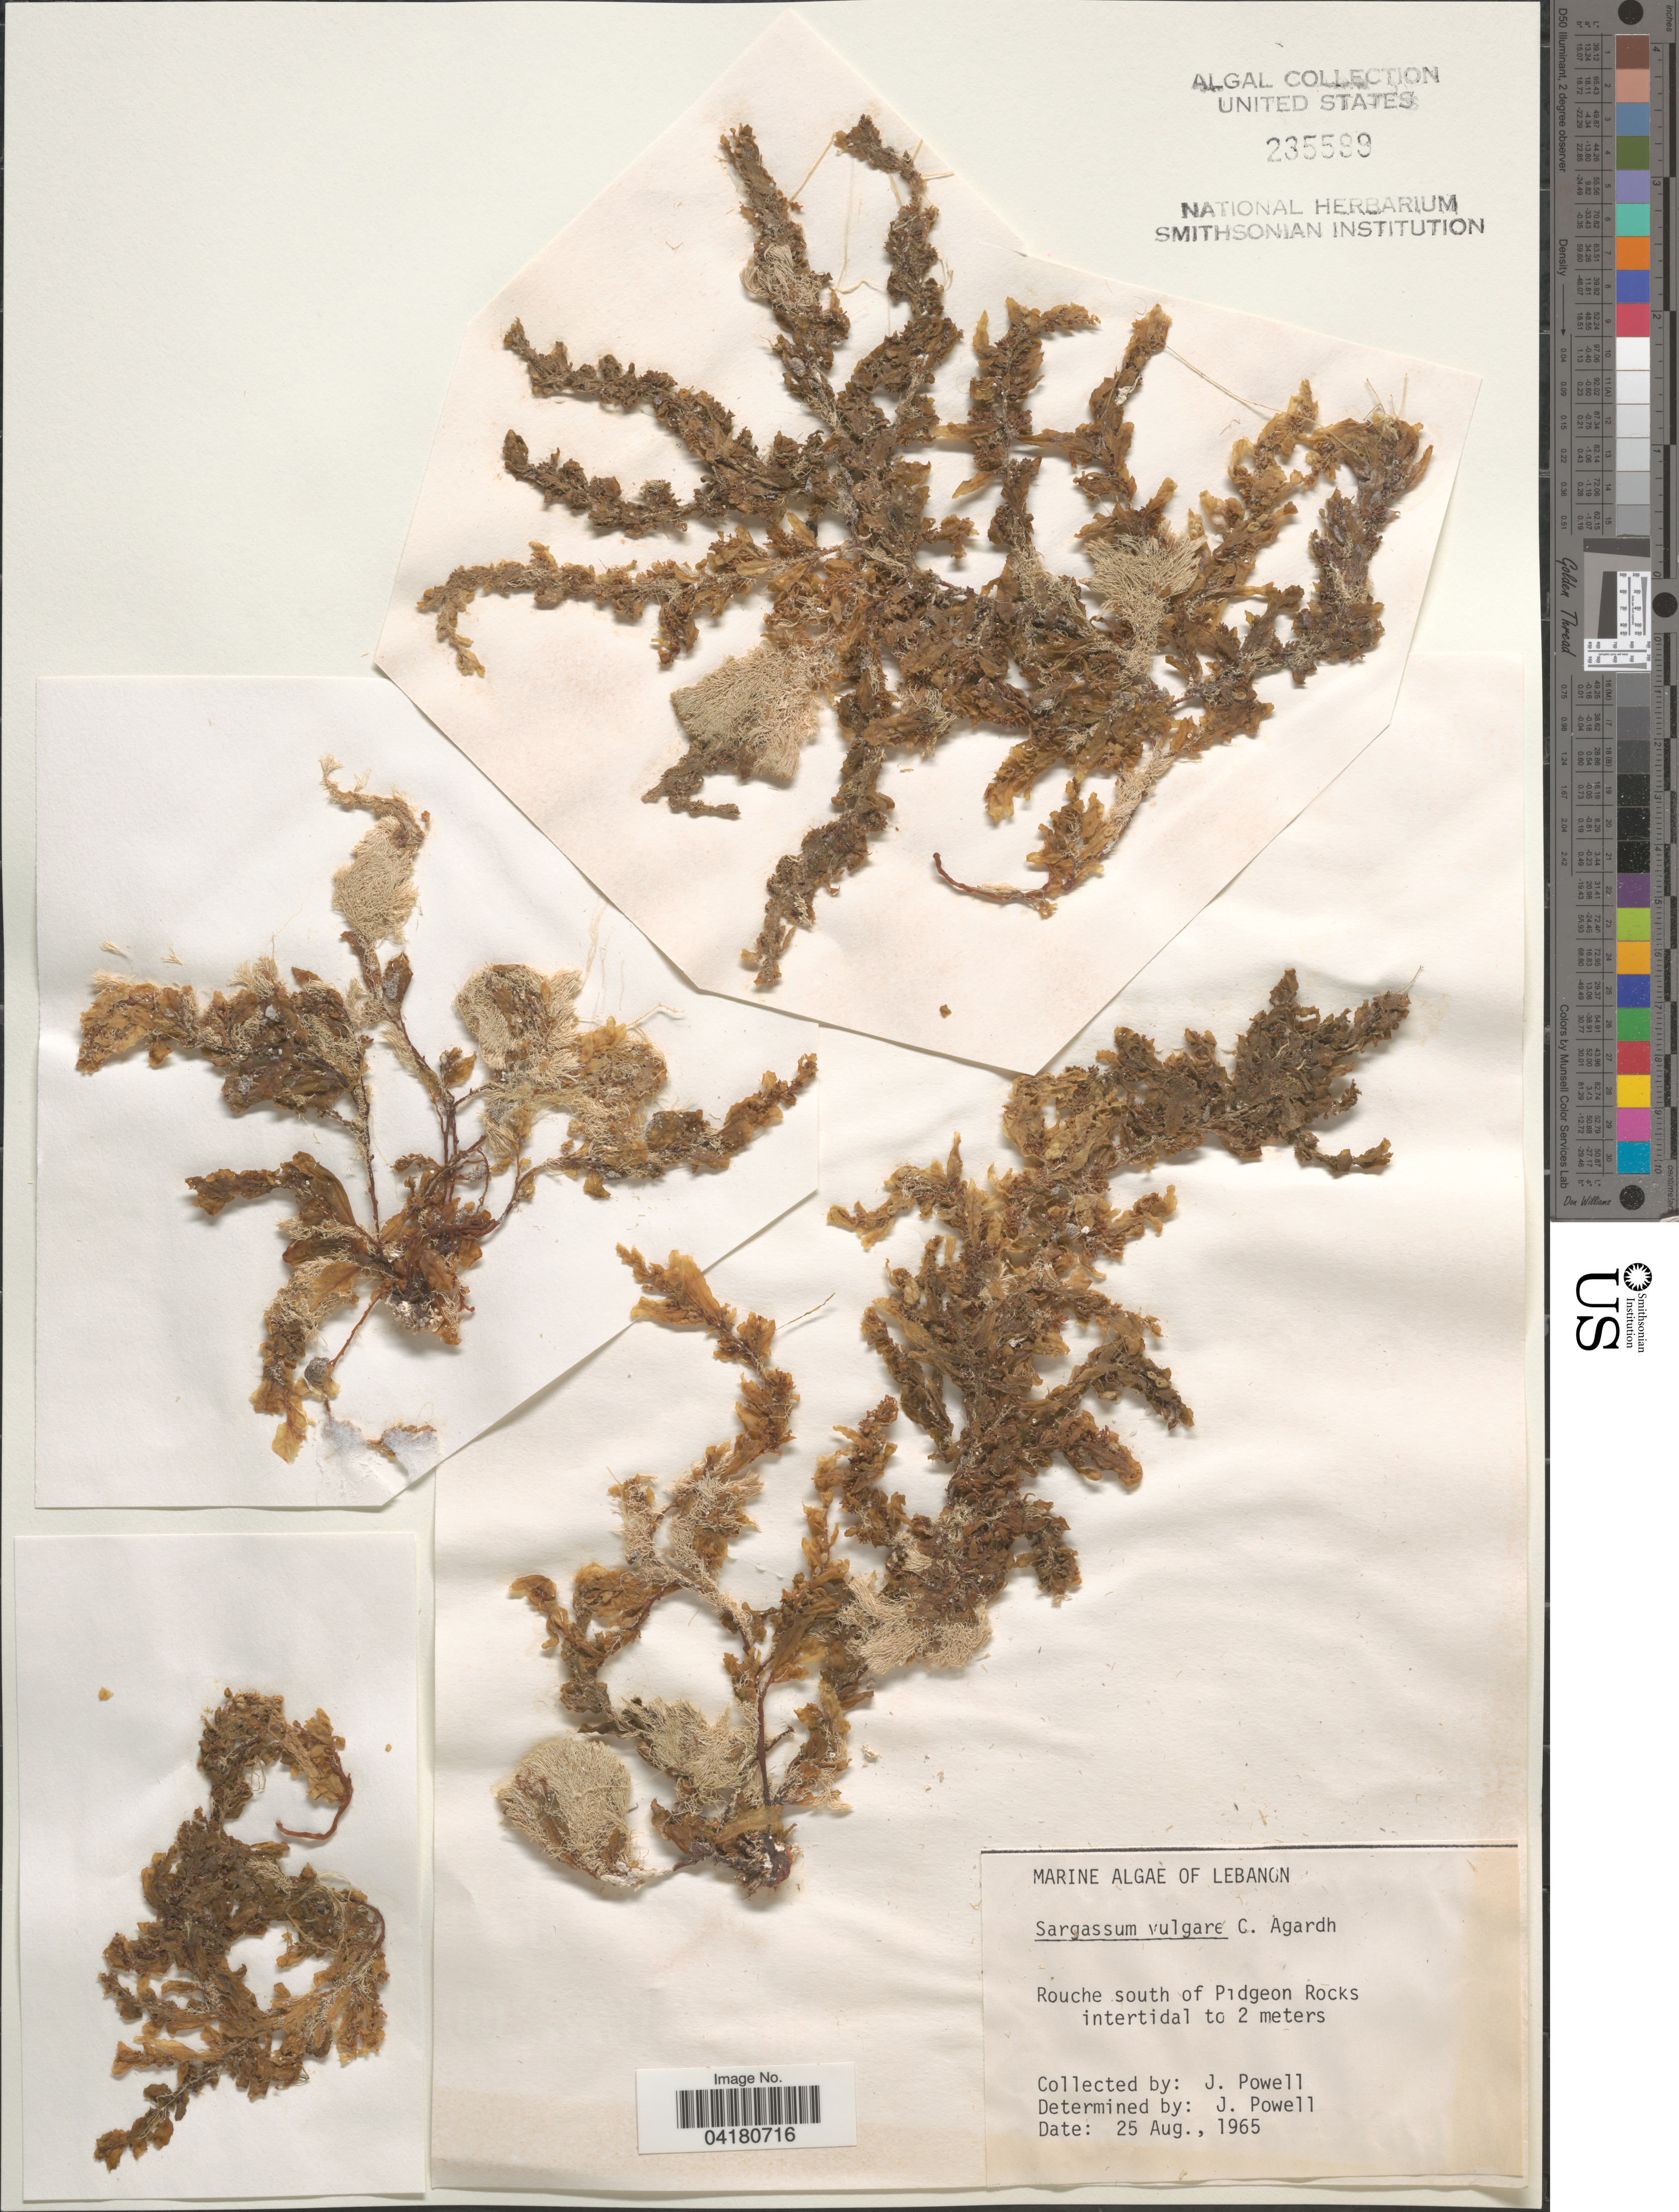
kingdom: Chromista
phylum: Ochrophyta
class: Phaeophyceae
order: Fucales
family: Sargassaceae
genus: Sargassum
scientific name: Sargassum vulgare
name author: C. Agardh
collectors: J. Powell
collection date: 1965-08-25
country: Lebanon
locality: Rouche south of Pidgeon Rocks intertidal to 2 meters.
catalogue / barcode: US 235589